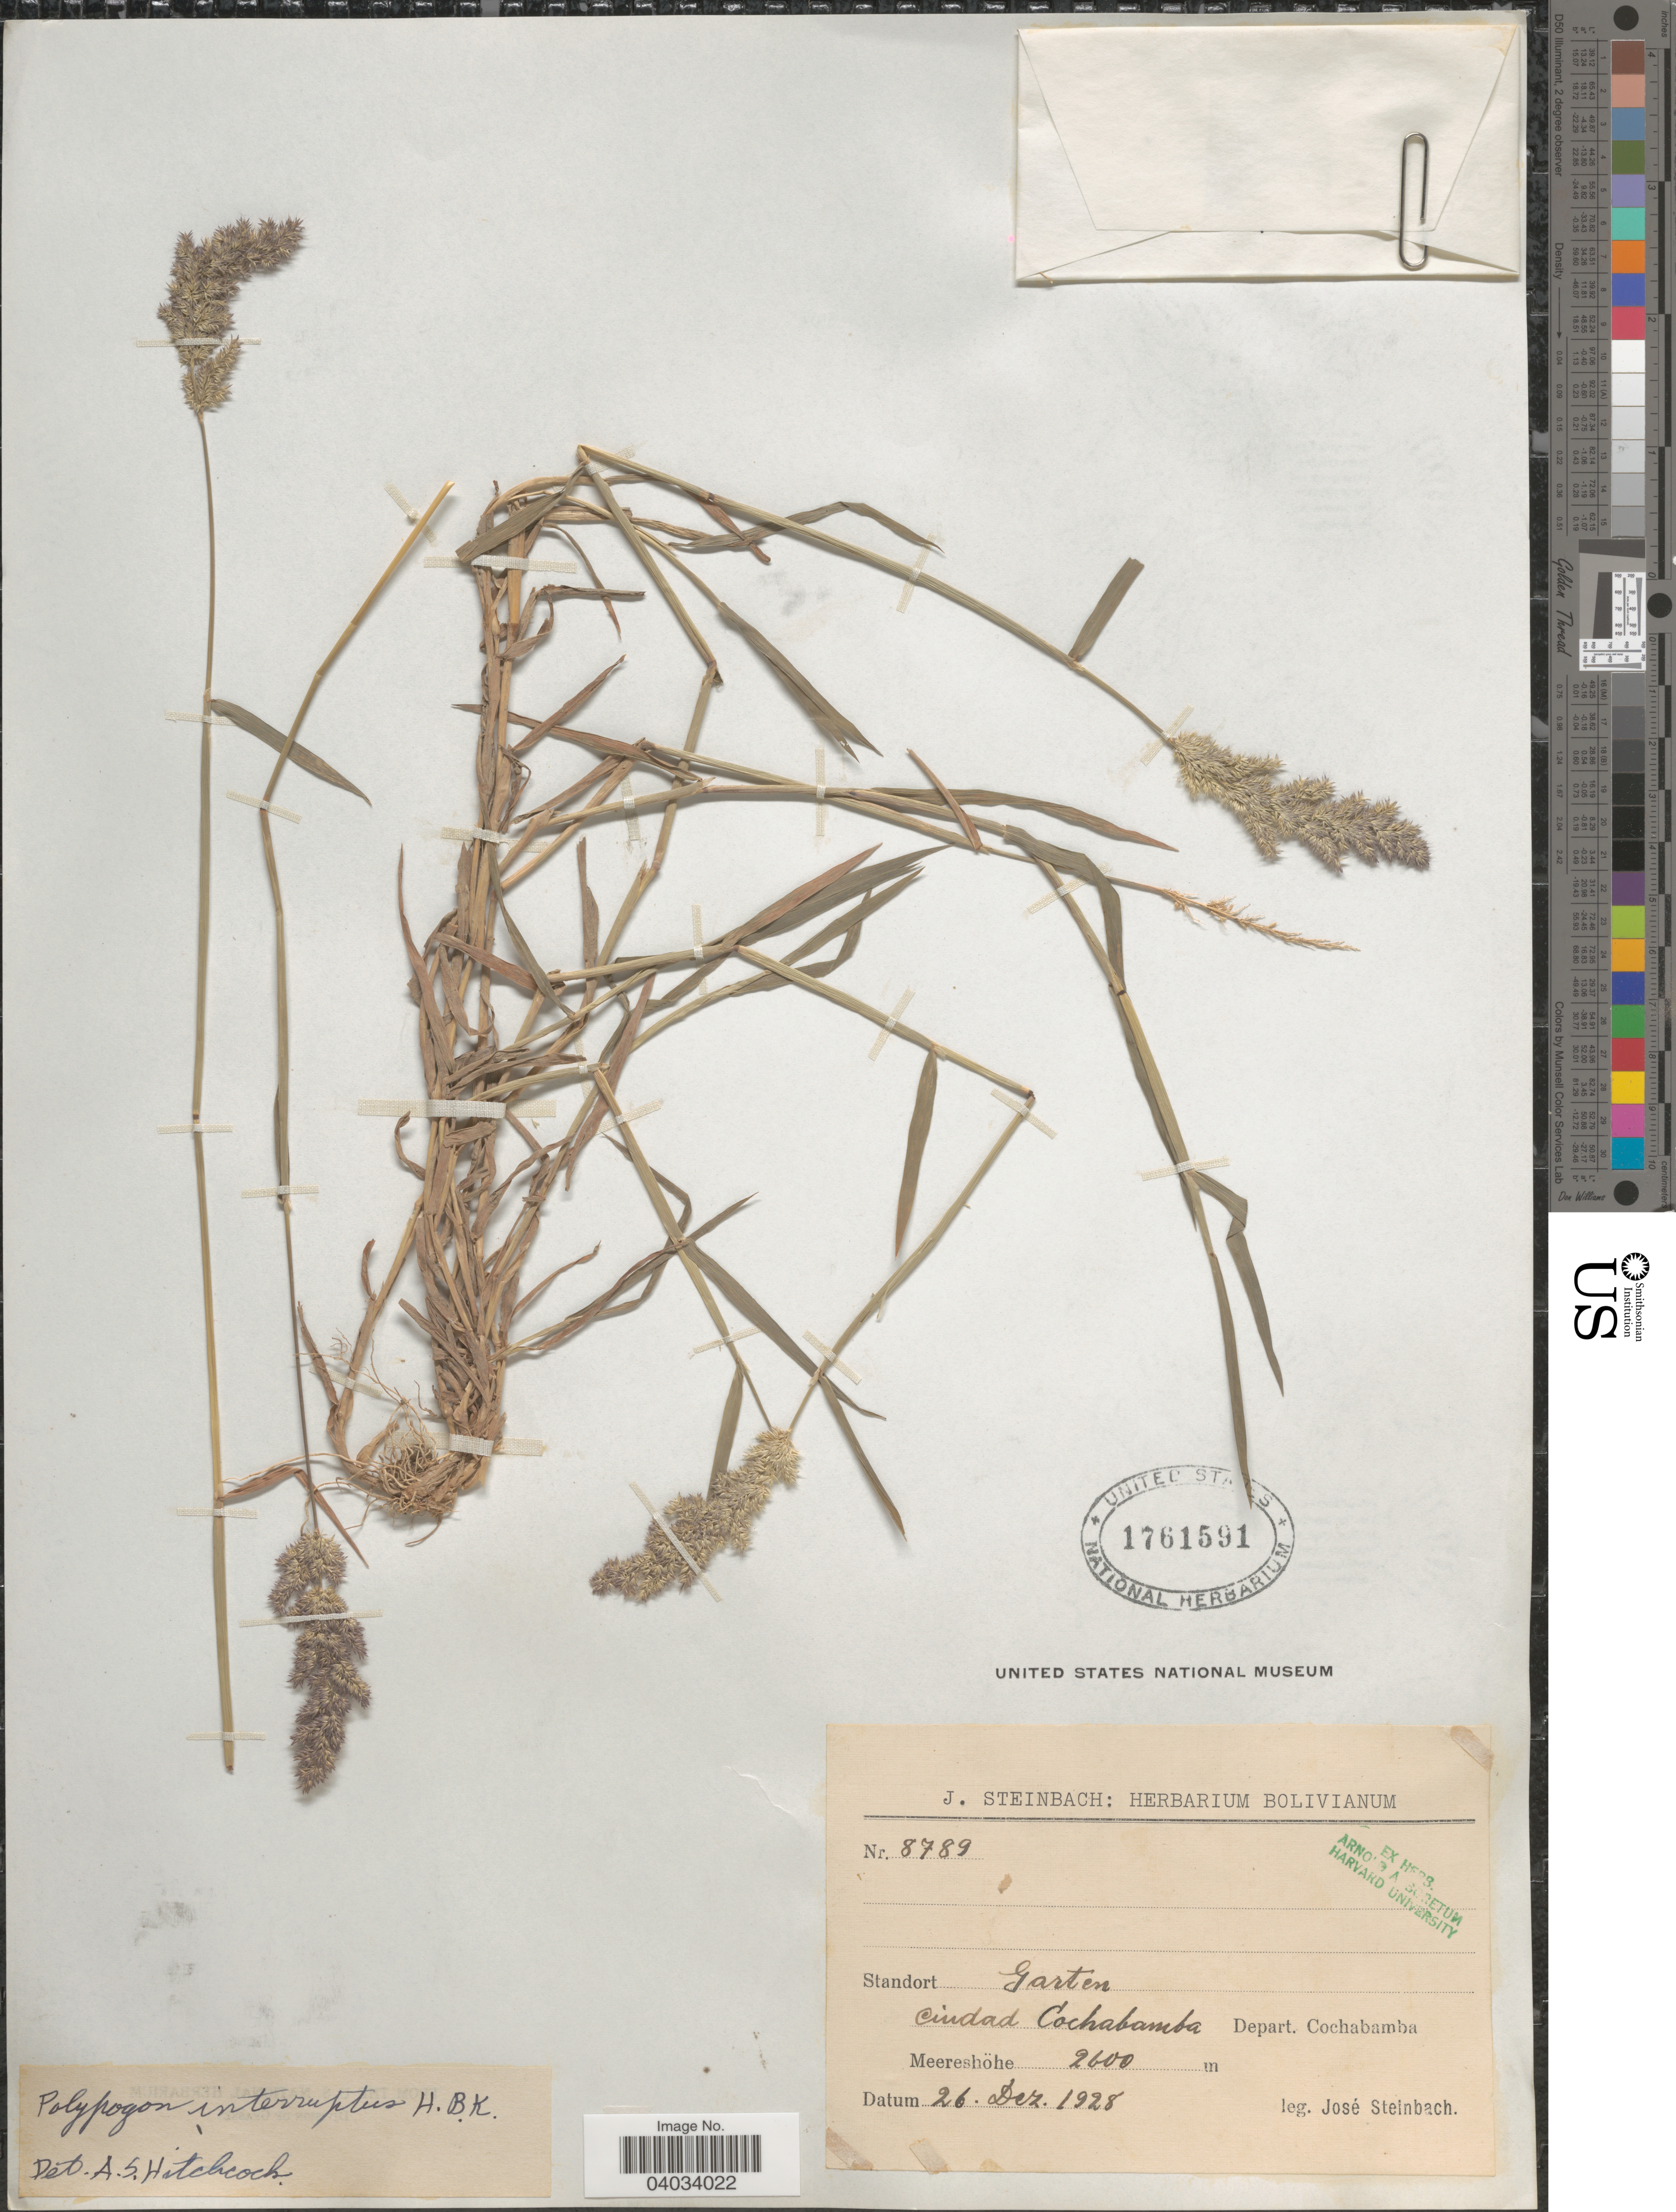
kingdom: Plantae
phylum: Tracheophyta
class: Liliopsida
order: Poales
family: Poaceae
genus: Polypogon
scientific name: Polypogon interruptus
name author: Kunth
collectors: J. Steinbach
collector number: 8789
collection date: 1928-12-26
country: Bolivia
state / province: Cochabamba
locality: Garten ciudad Cochabamba Depart. Cochabamba.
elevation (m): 2600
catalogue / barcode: US 1761591